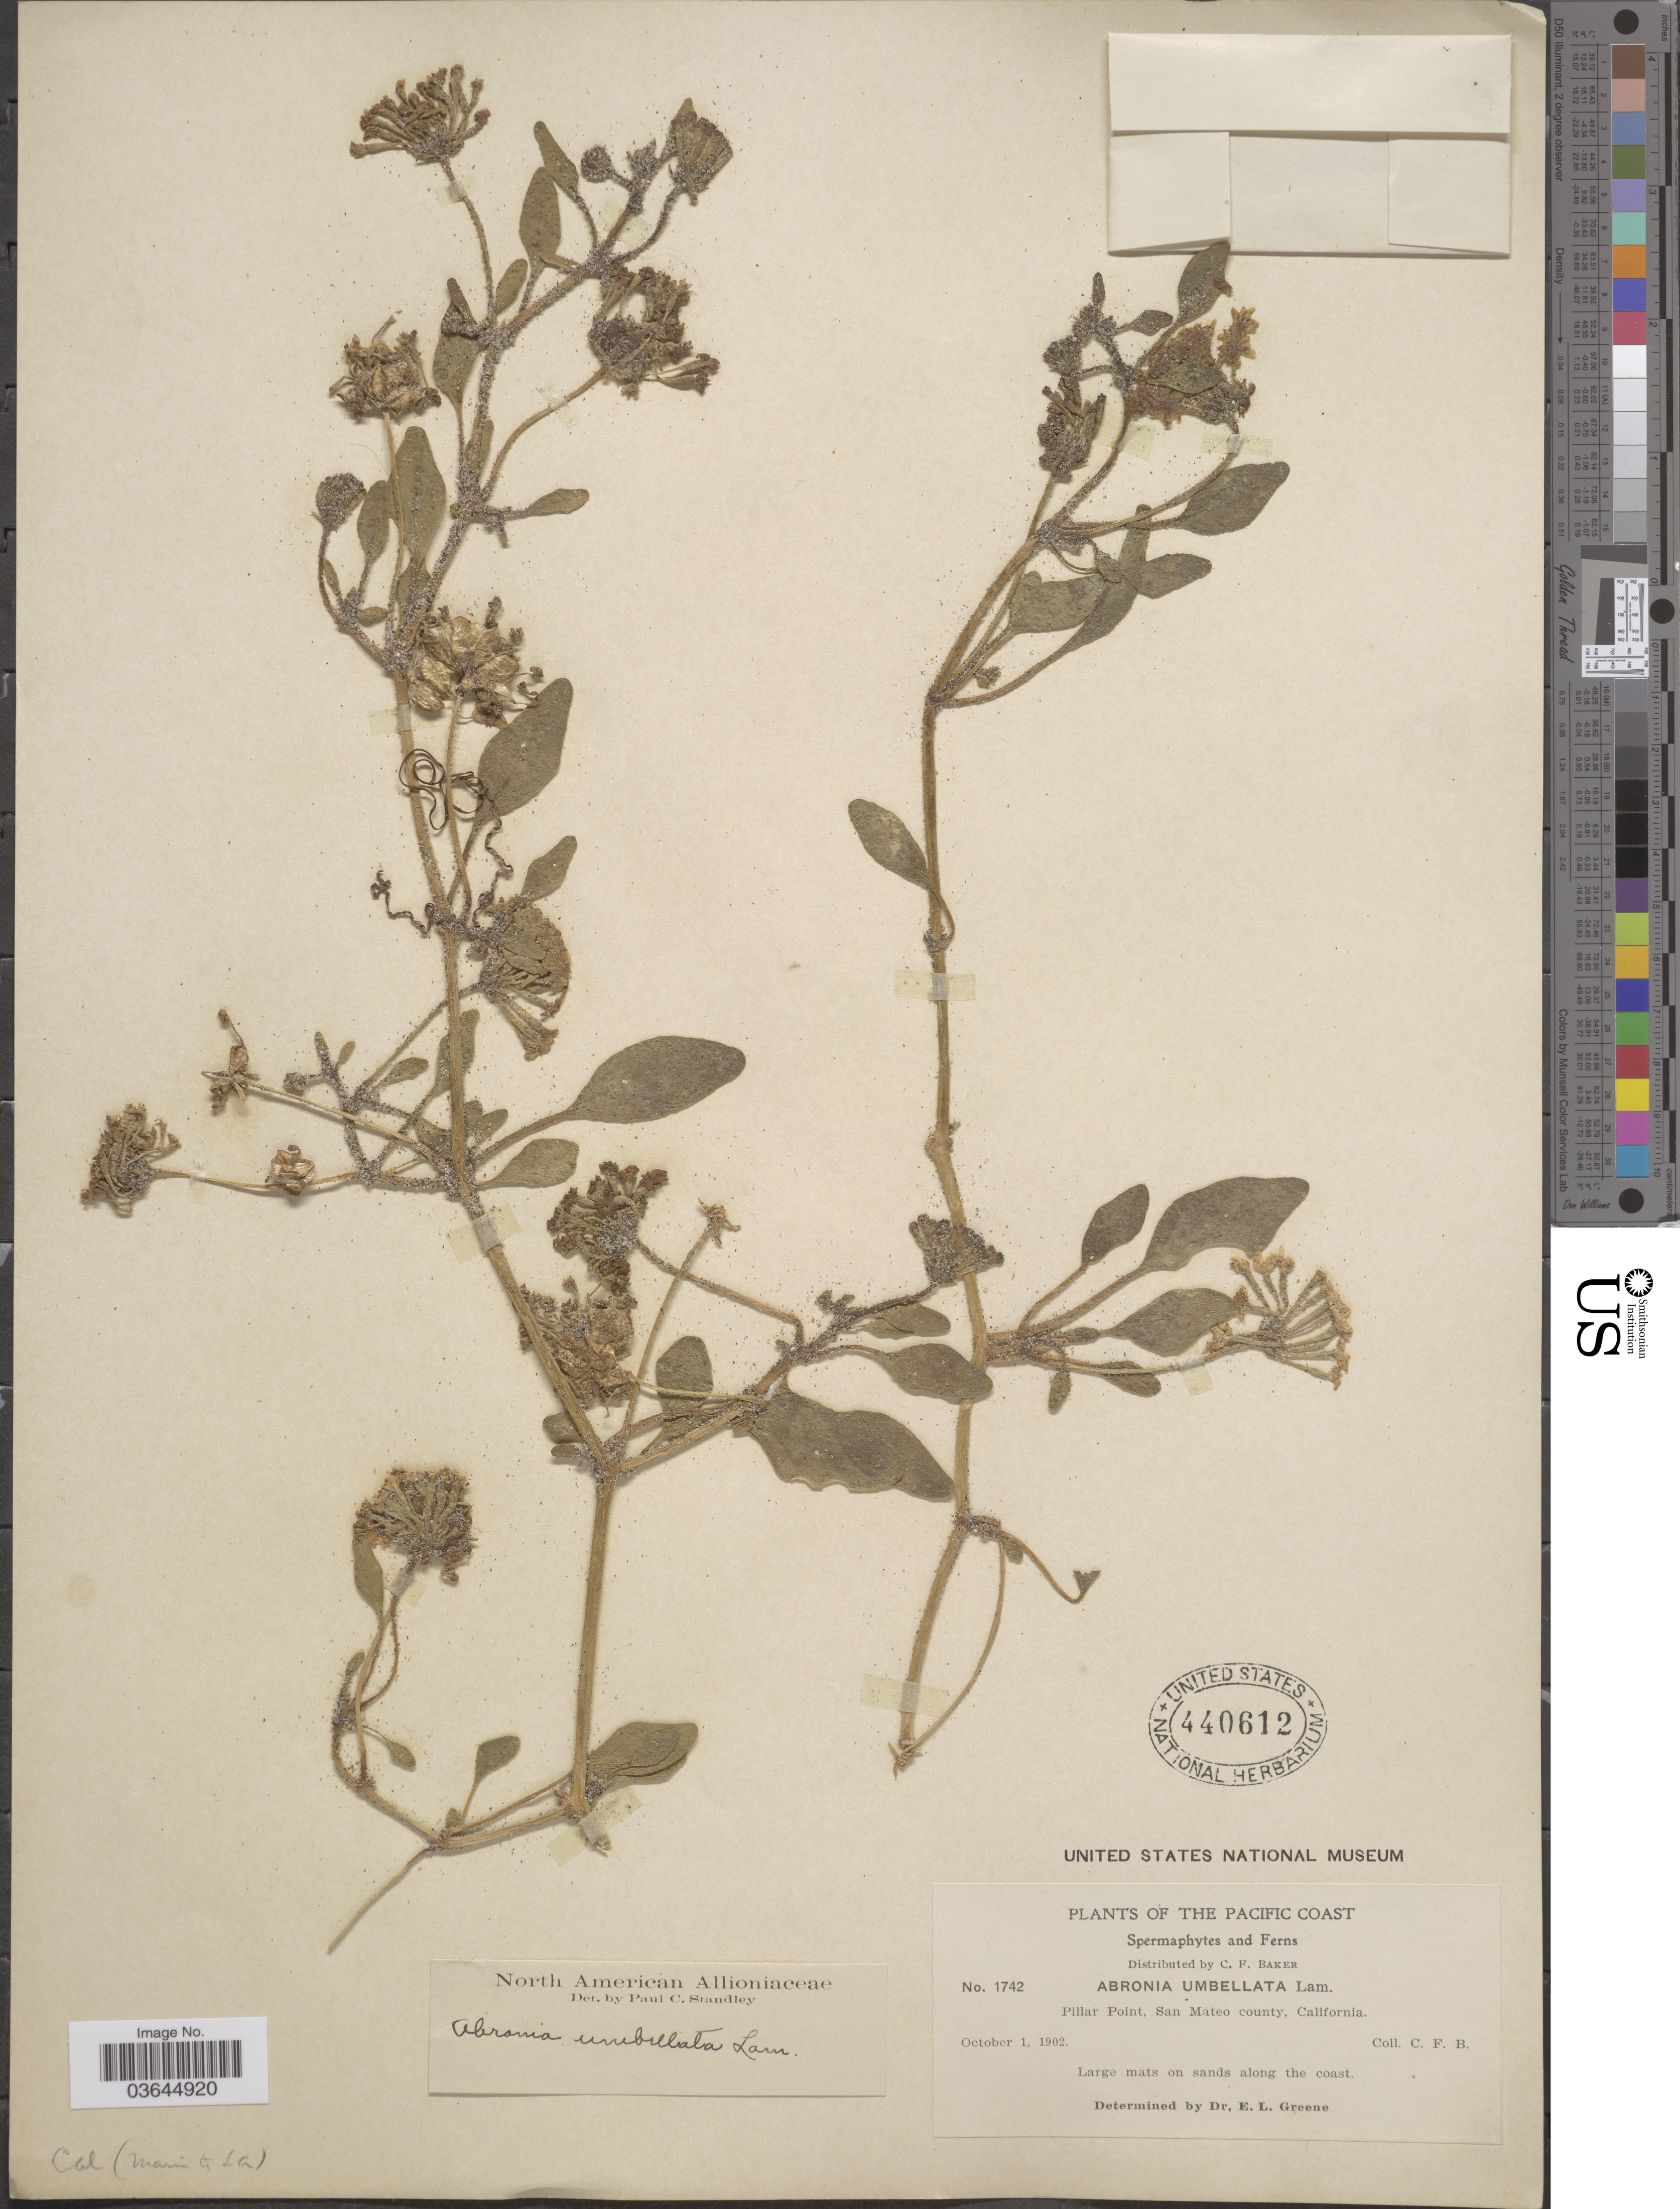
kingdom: Plantae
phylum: Tracheophyta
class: Magnoliopsida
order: Caryophyllales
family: Nyctaginaceae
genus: Abronia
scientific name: Abronia umbellata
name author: Lam.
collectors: C. F. Baker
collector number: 1742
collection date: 1902-10-01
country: United States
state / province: California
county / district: San Mateo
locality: The Pacific Coast. Pillar Point, San Mateo county.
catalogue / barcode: US 440612